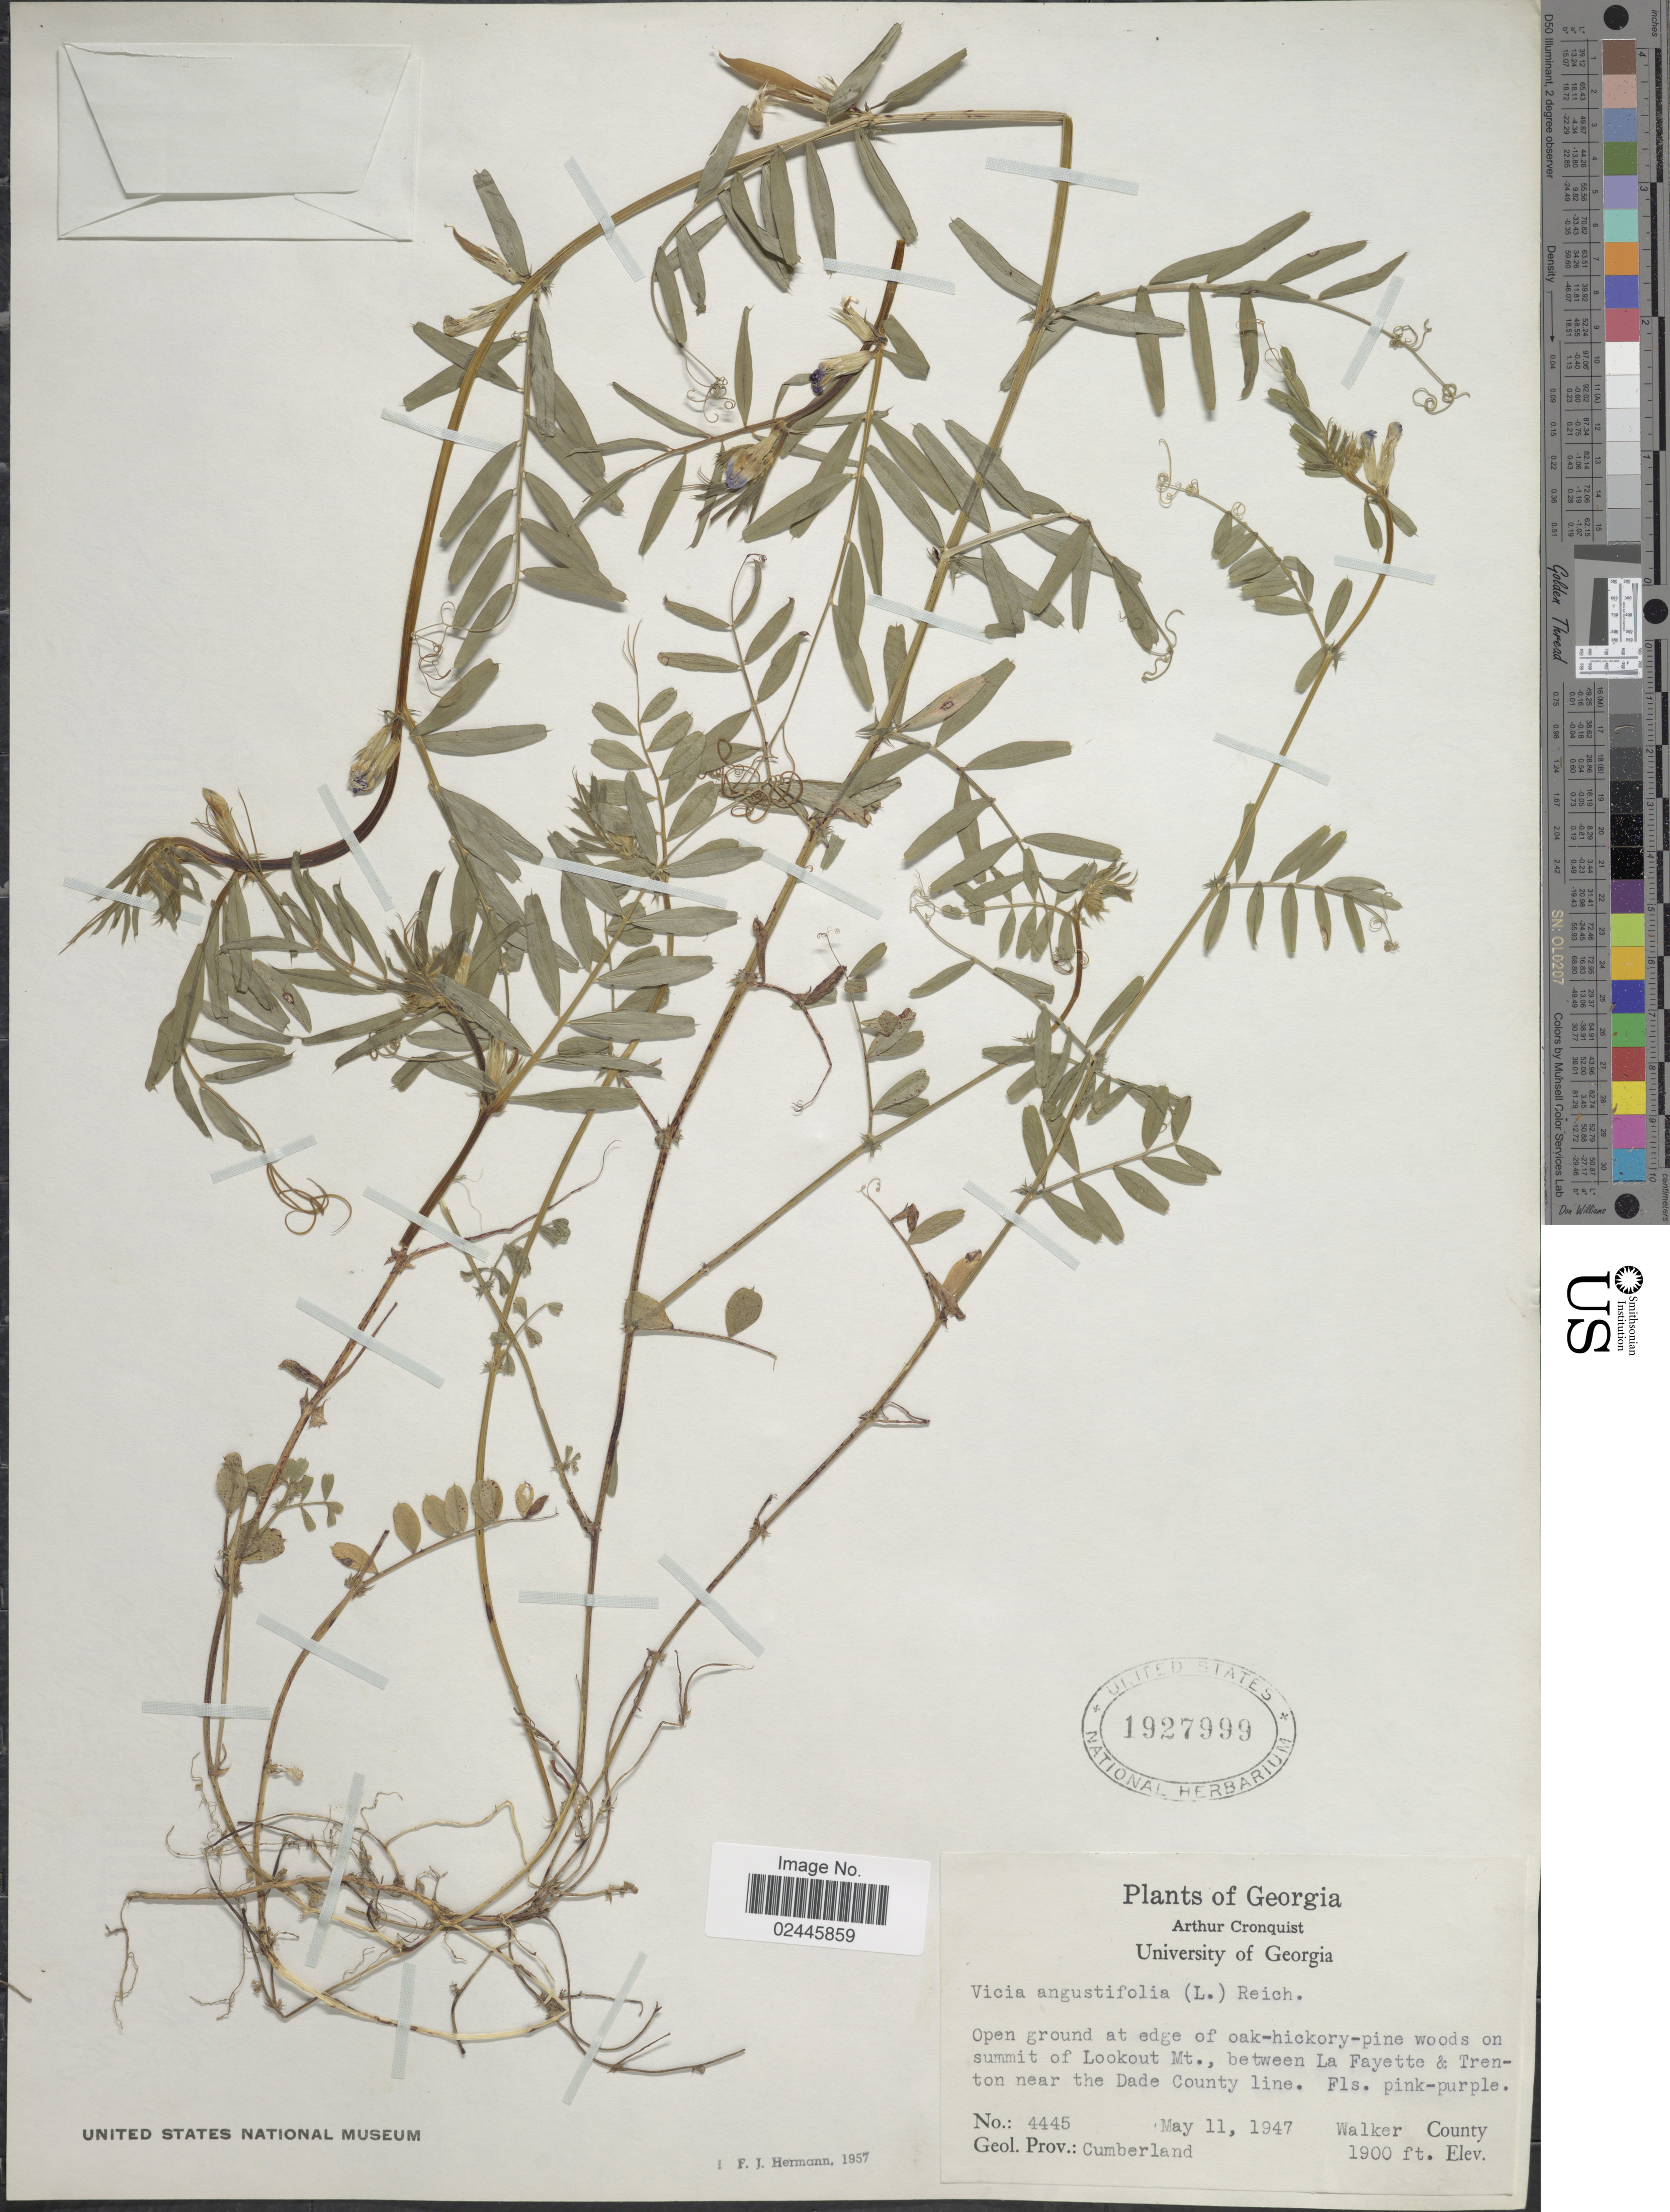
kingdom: Plantae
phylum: Tracheophyta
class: Magnoliopsida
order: Fabales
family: Fabaceae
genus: Vicia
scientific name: Vicia angustifolia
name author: L.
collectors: A. J. Cronquist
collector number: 4445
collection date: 1947-05-11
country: United States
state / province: Georgia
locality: Georgia. Open ground at edge of oak-hickory-pine woods on summit of Lookout Mt., between La Fayete & Trenton near the Dade County line. Walker County.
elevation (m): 579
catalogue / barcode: US 1927999